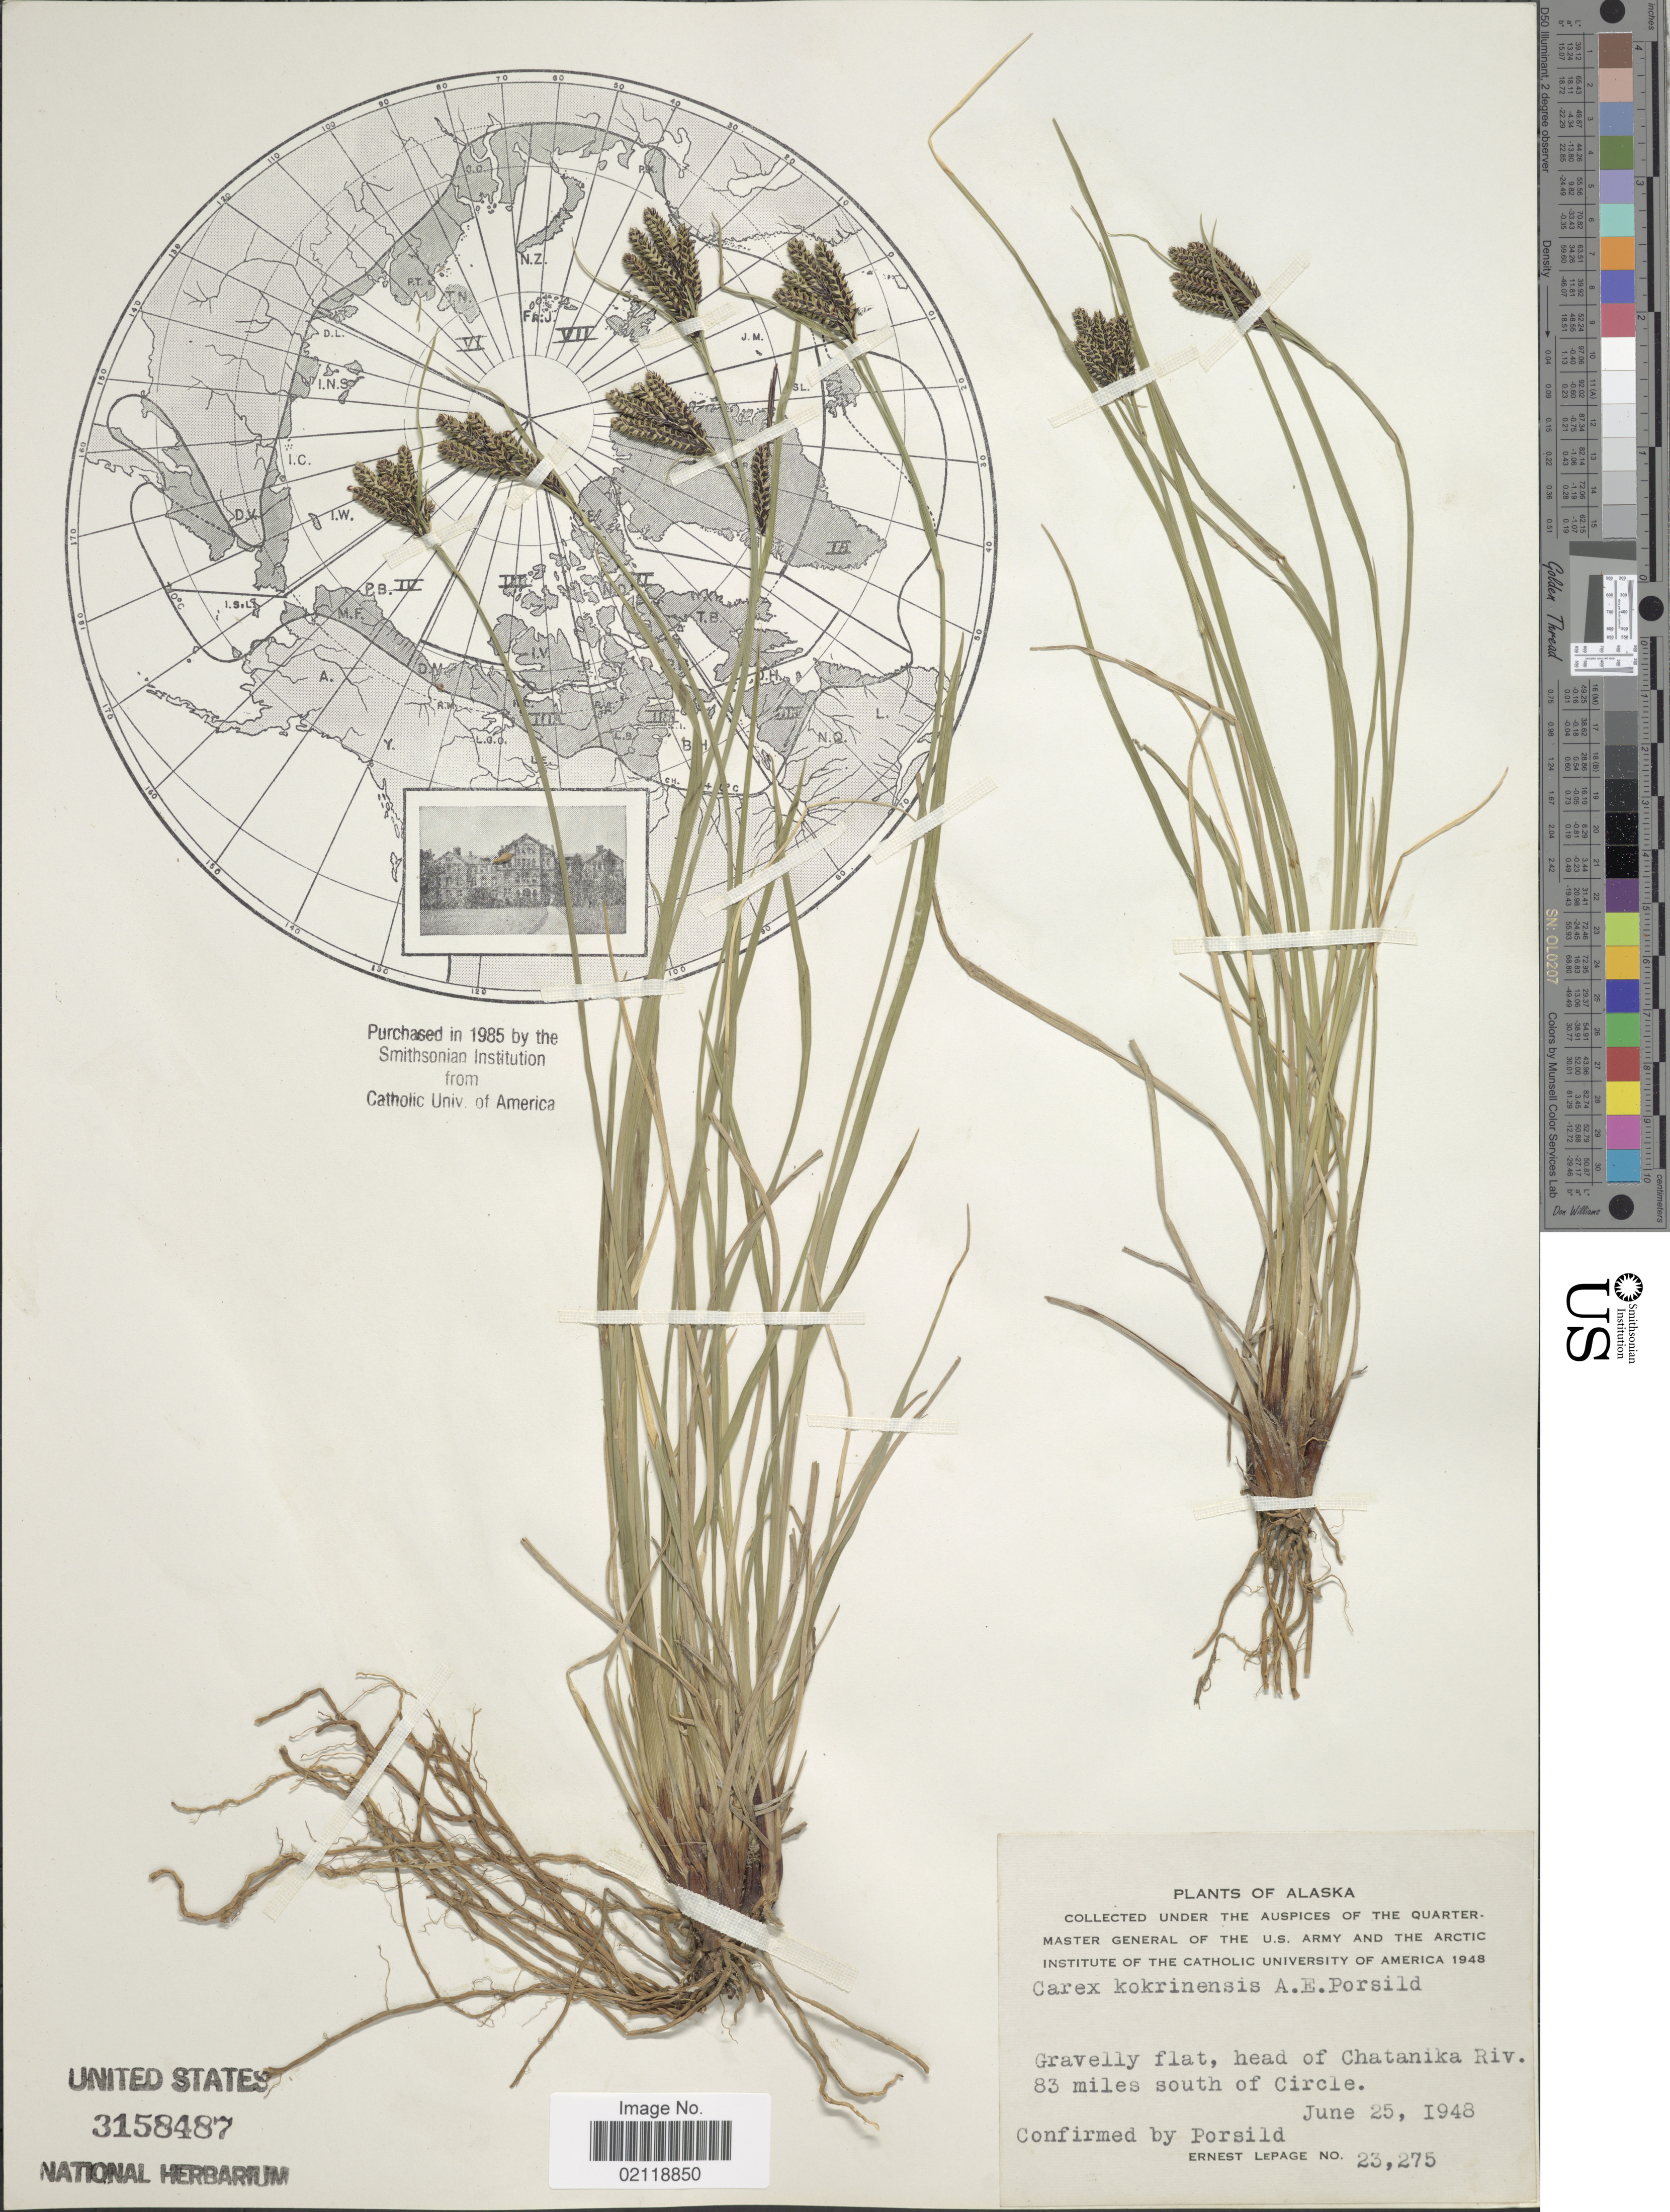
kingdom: Plantae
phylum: Tracheophyta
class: Liliopsida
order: Poales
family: Cyperaceae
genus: Carex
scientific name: Carex eleusinoides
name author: Turcz. ex Kunth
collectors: E. Lepage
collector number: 23275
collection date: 1948-06-25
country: United States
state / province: Alaska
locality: Gravelly flat, head of Chatanika Riv. 83 miles south of Circle.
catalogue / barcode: US 3158487